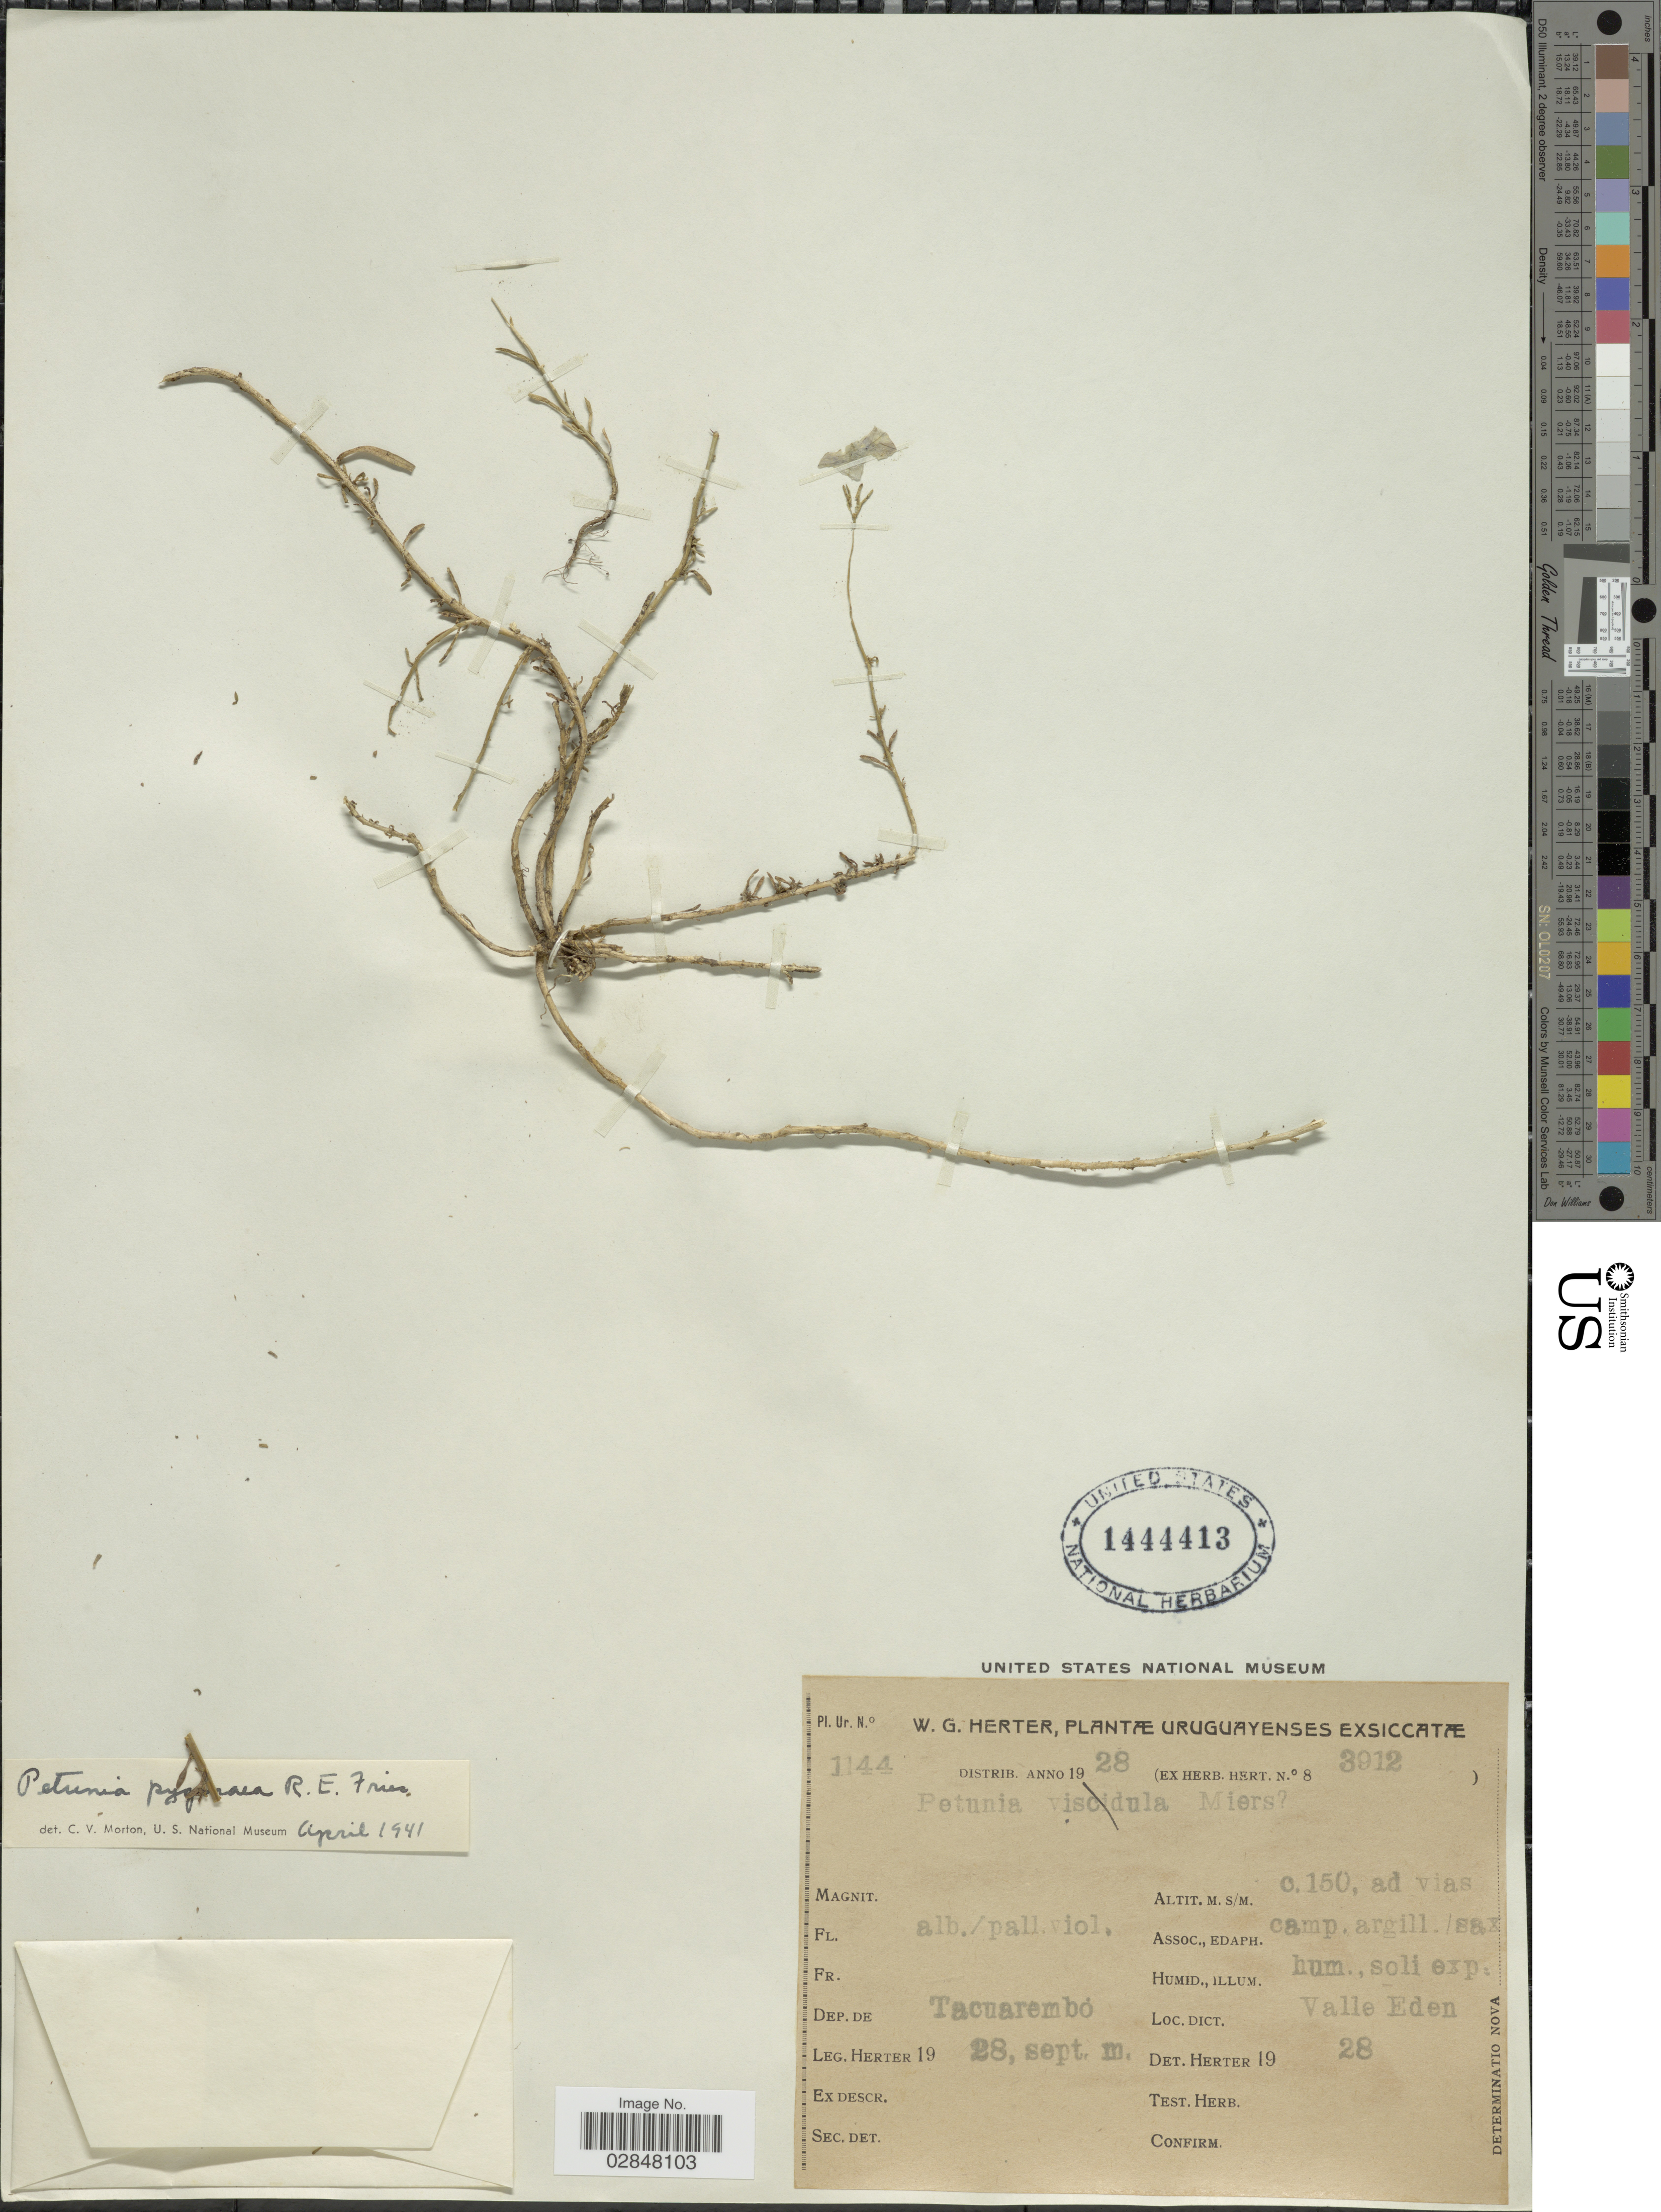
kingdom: Plantae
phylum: Tracheophyta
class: Magnoliopsida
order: Solanales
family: Solanaceae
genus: Petunia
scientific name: Petunia pygmaea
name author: R.E. Fr.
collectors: W. G. Herter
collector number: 1144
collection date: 1928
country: Uruguay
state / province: Tacuarembó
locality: Dep. de Tacuarembo, Valle Eden.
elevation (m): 150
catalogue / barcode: US 1444413